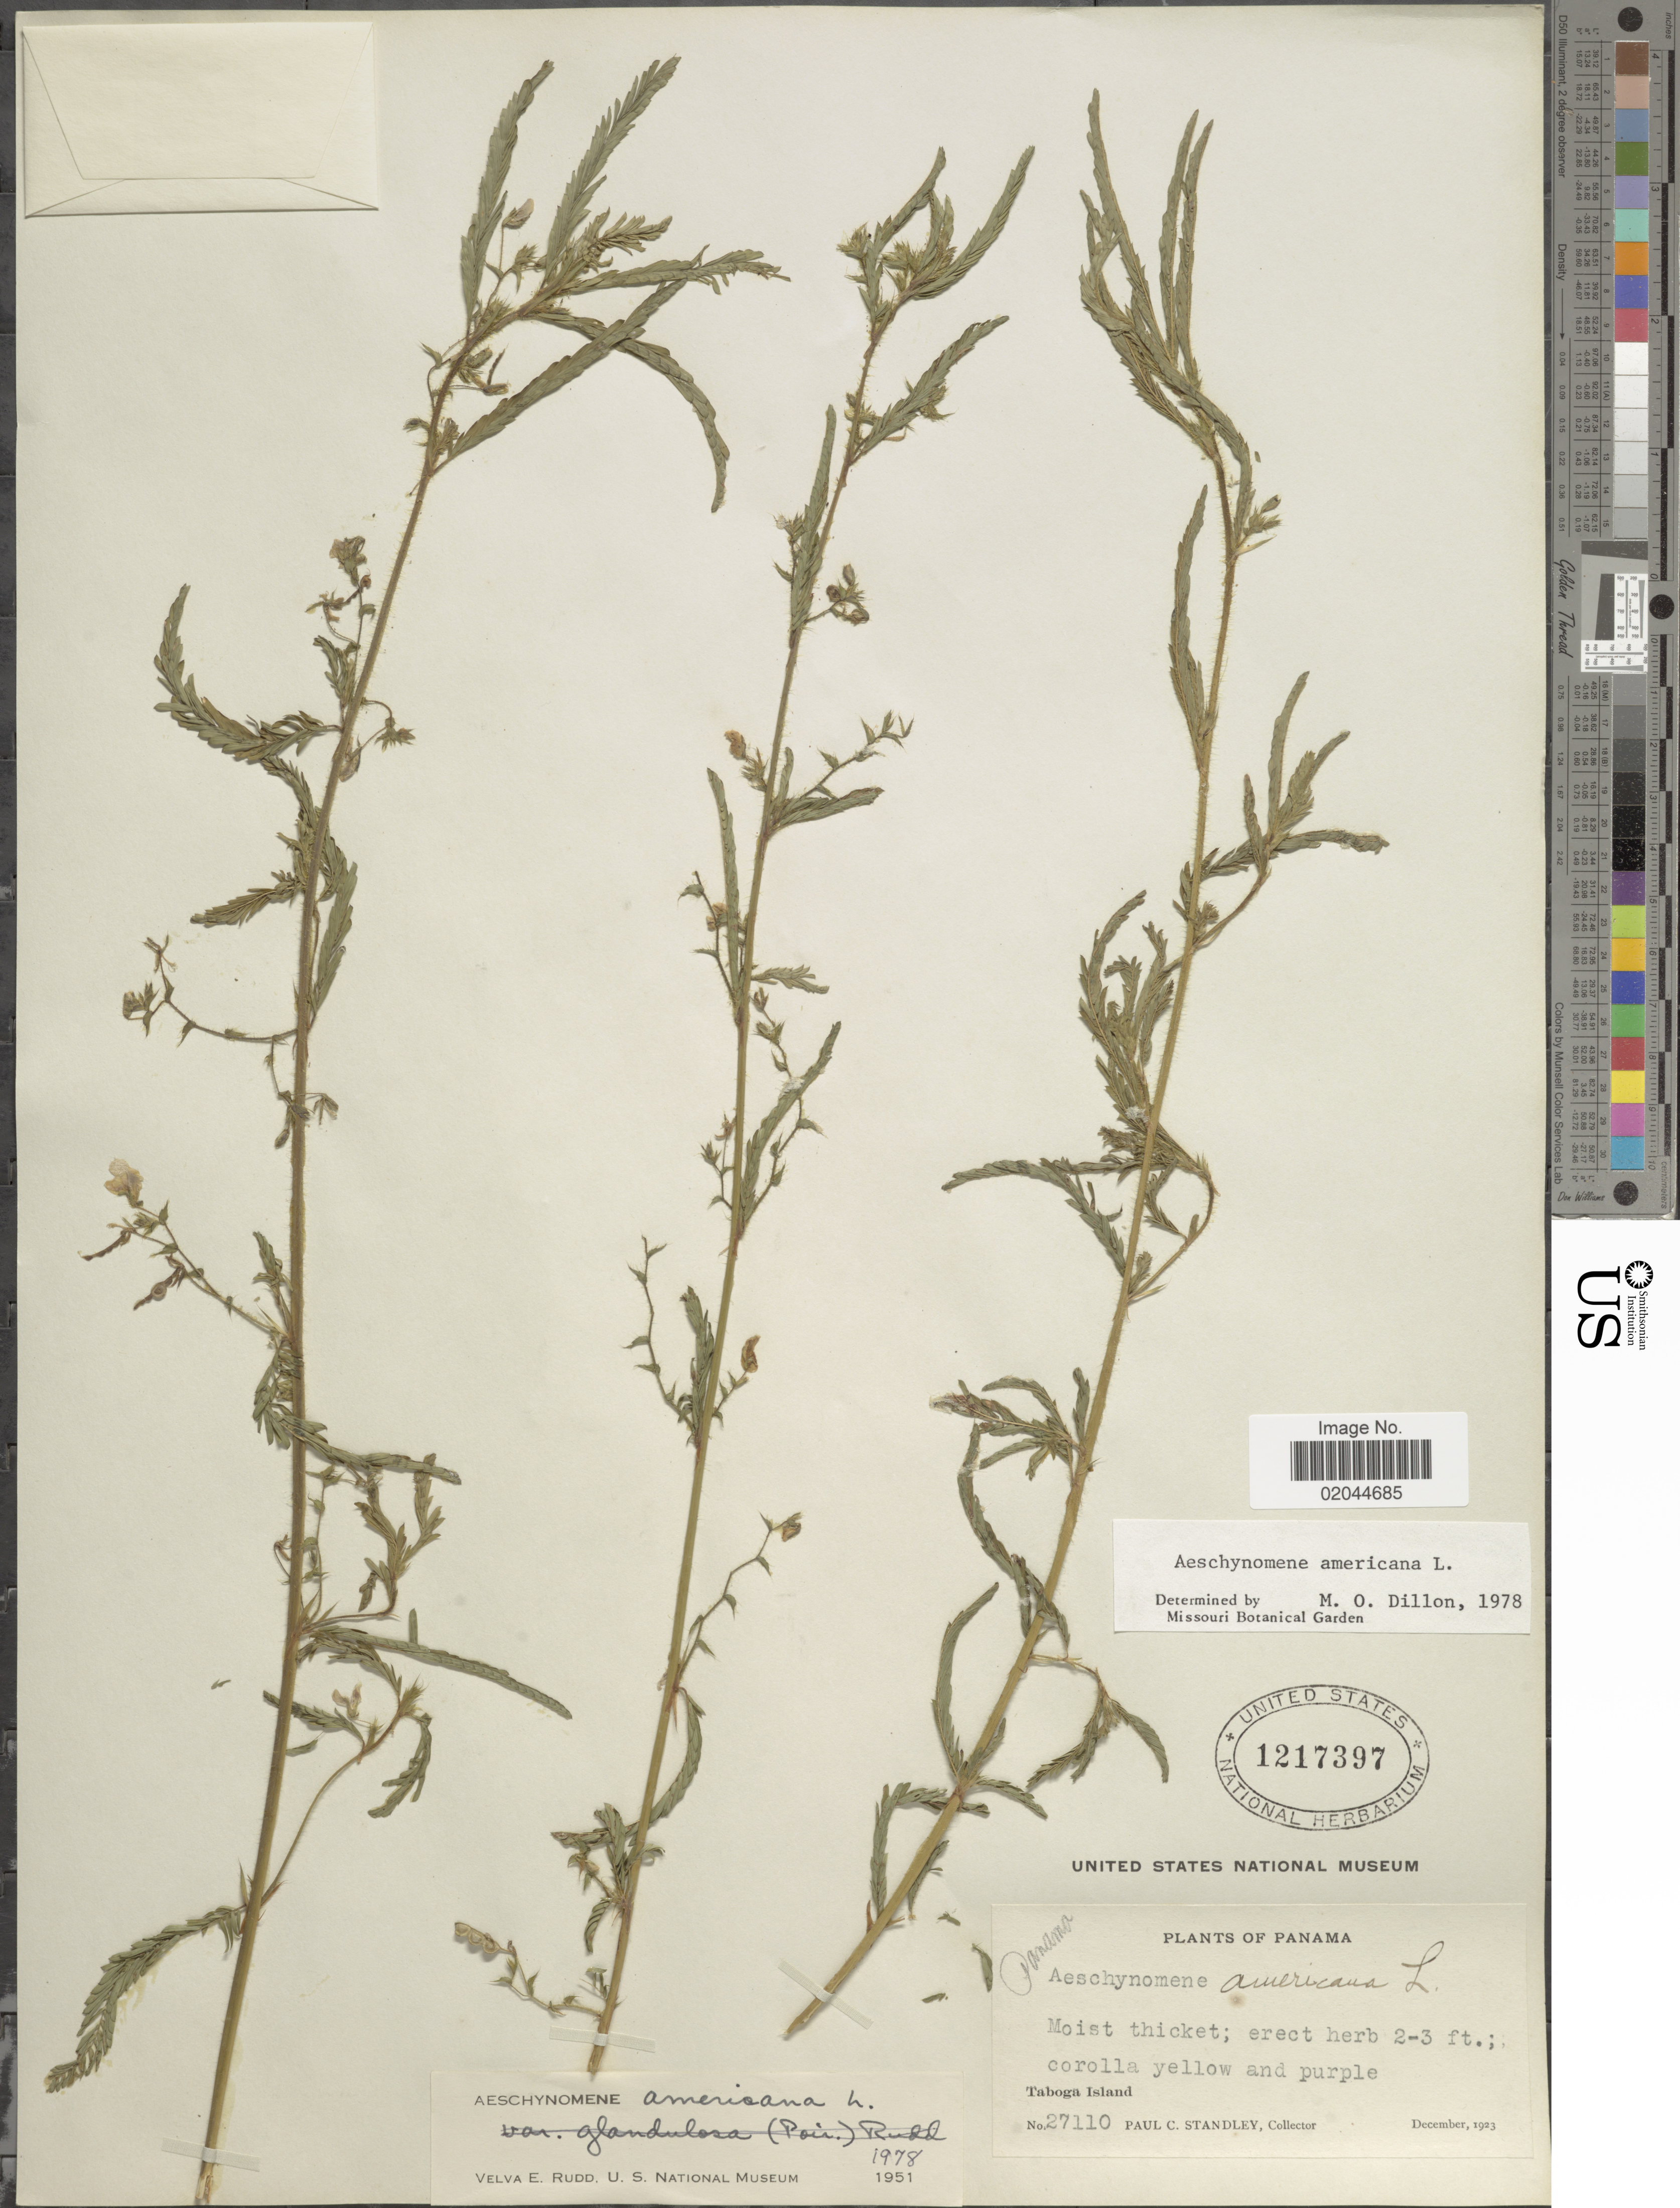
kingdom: Plantae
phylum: Tracheophyta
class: Magnoliopsida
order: Fabales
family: Fabaceae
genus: Aeschynomene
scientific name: Aeschynomene americana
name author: L.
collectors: P. C. Standley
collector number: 27110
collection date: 1923-12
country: Panama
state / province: Panamá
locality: Moist thicket, Taboga Island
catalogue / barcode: US 1217397